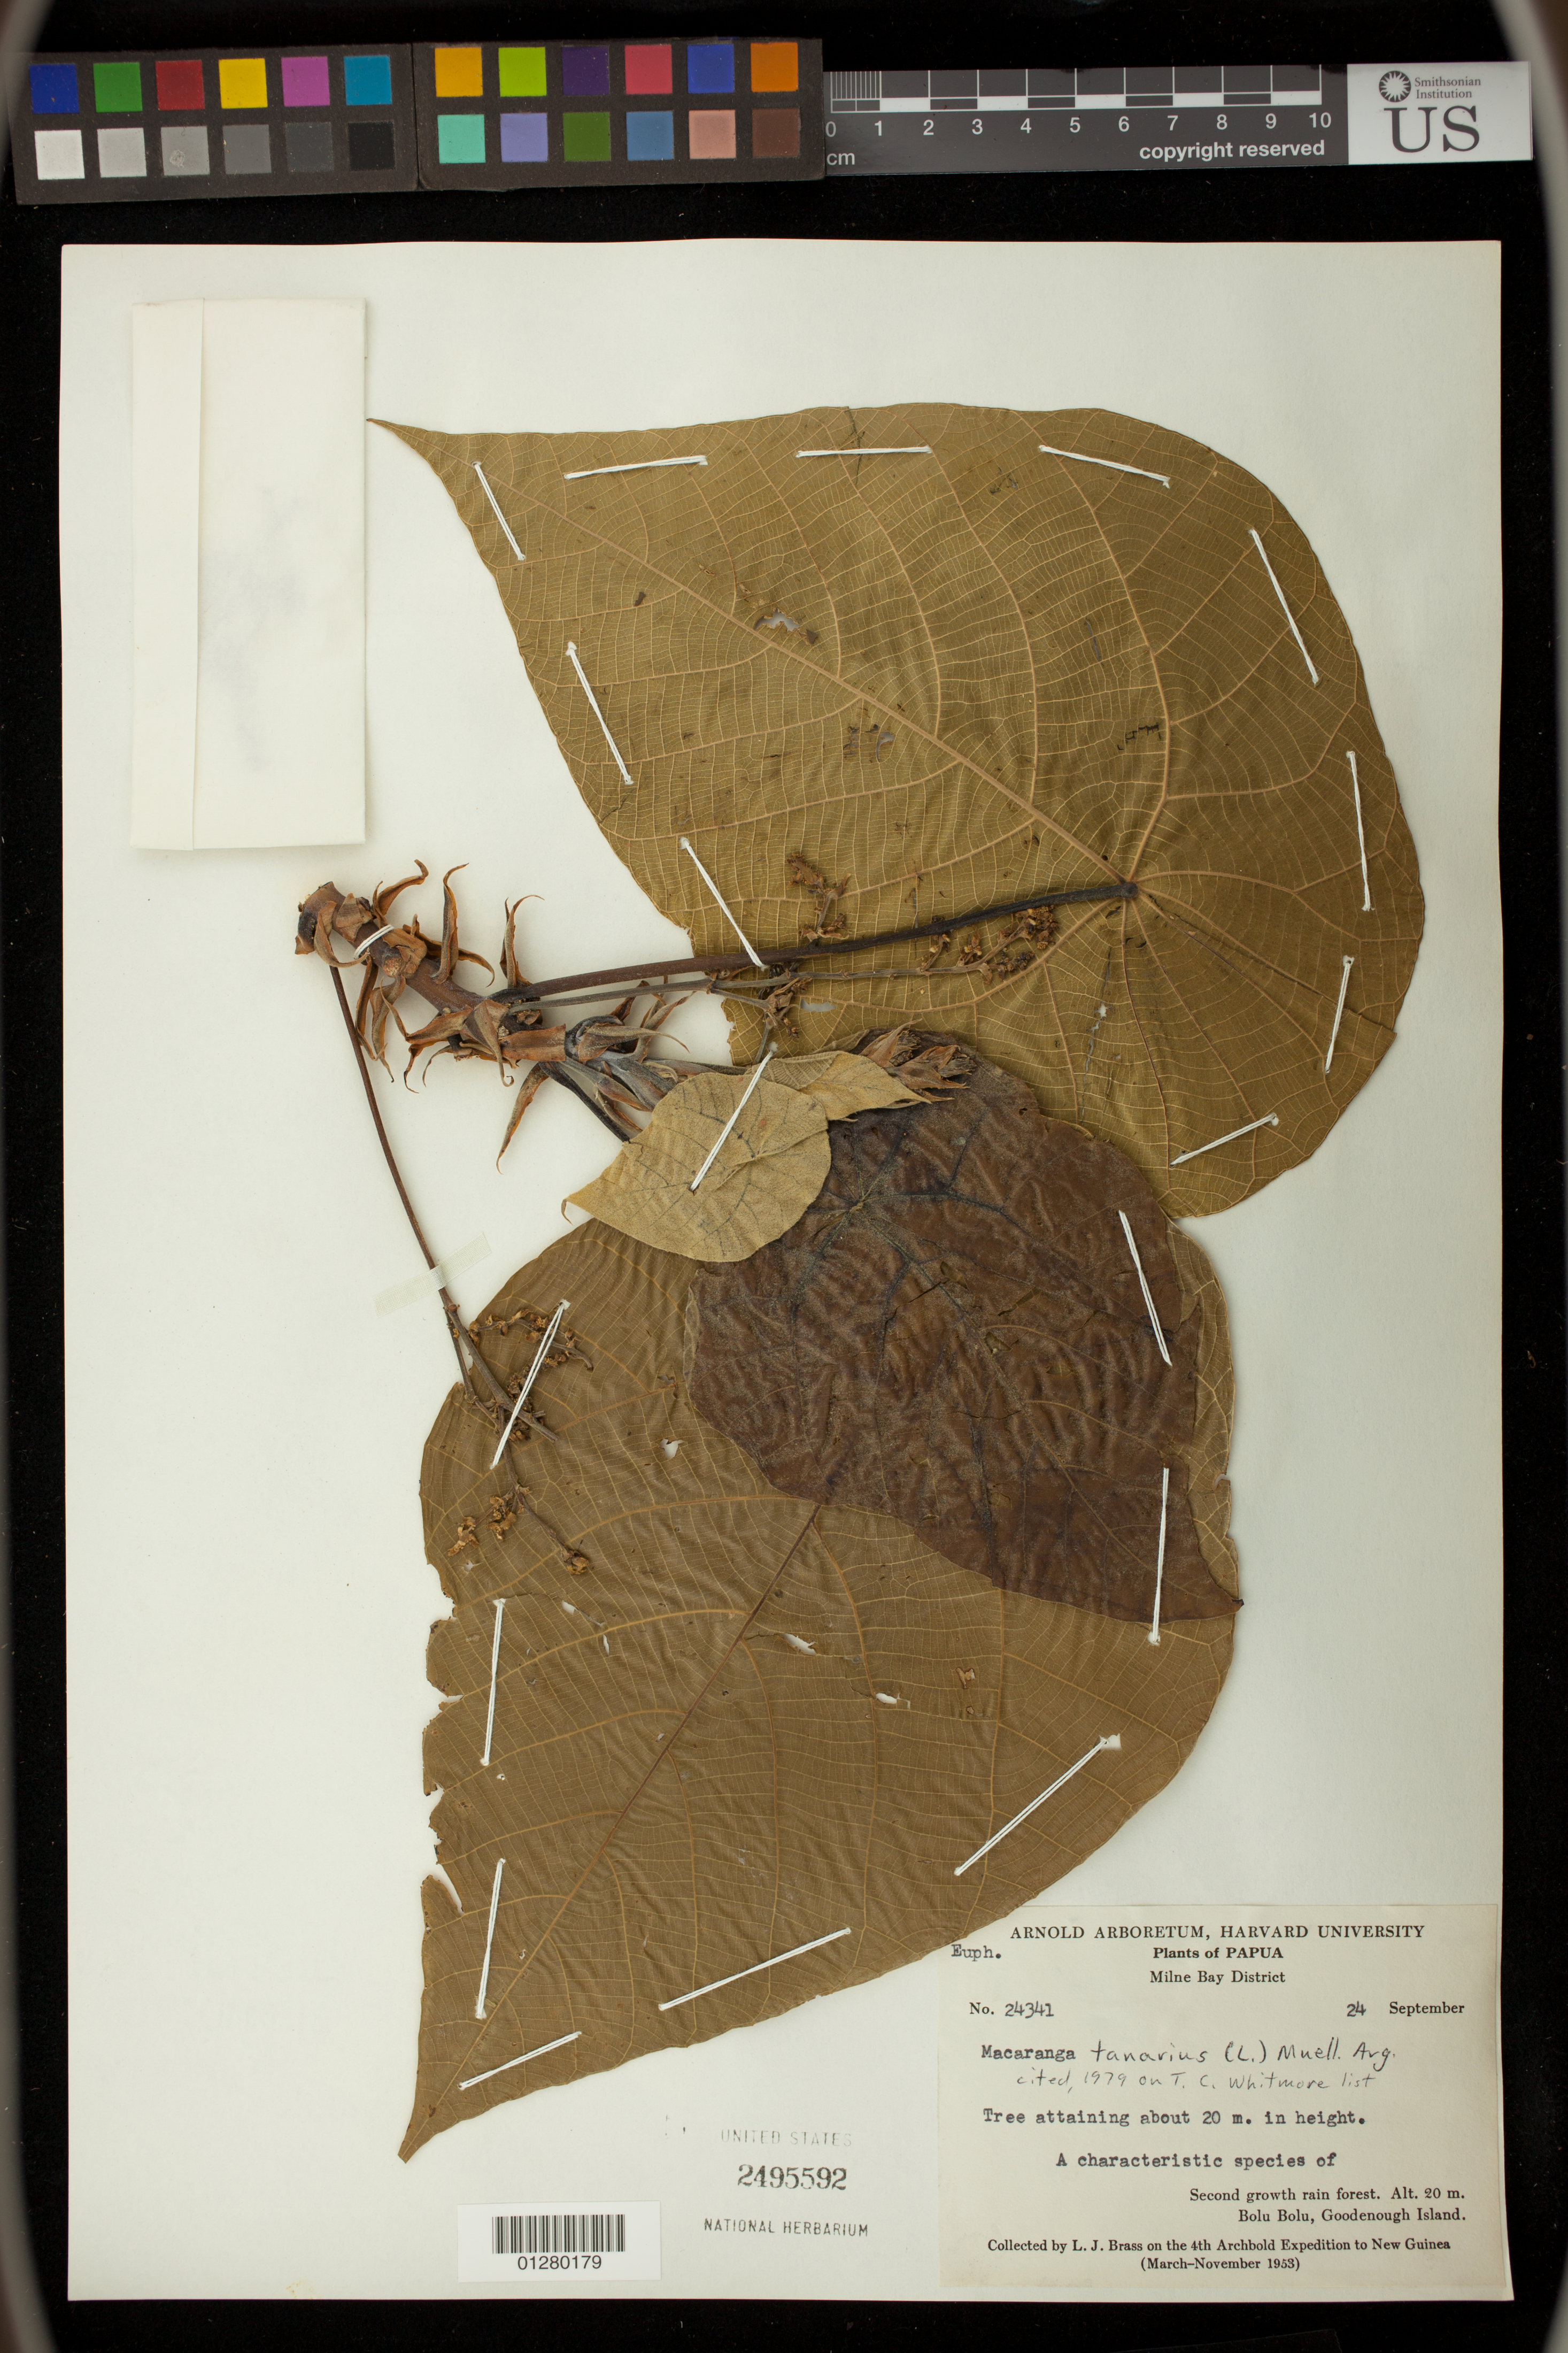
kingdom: Plantae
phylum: Tracheophyta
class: Magnoliopsida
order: Malpighiales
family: Euphorbiaceae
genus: Macaranga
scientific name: Macaranga tanarius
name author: (L.) Müll. Arg.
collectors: L. J. Brass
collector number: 24341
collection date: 1953-09-24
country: Papua New Guinea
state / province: Milne Bay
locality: Bolu Bolu, Goodenough Island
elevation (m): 20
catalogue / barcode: US 2495592